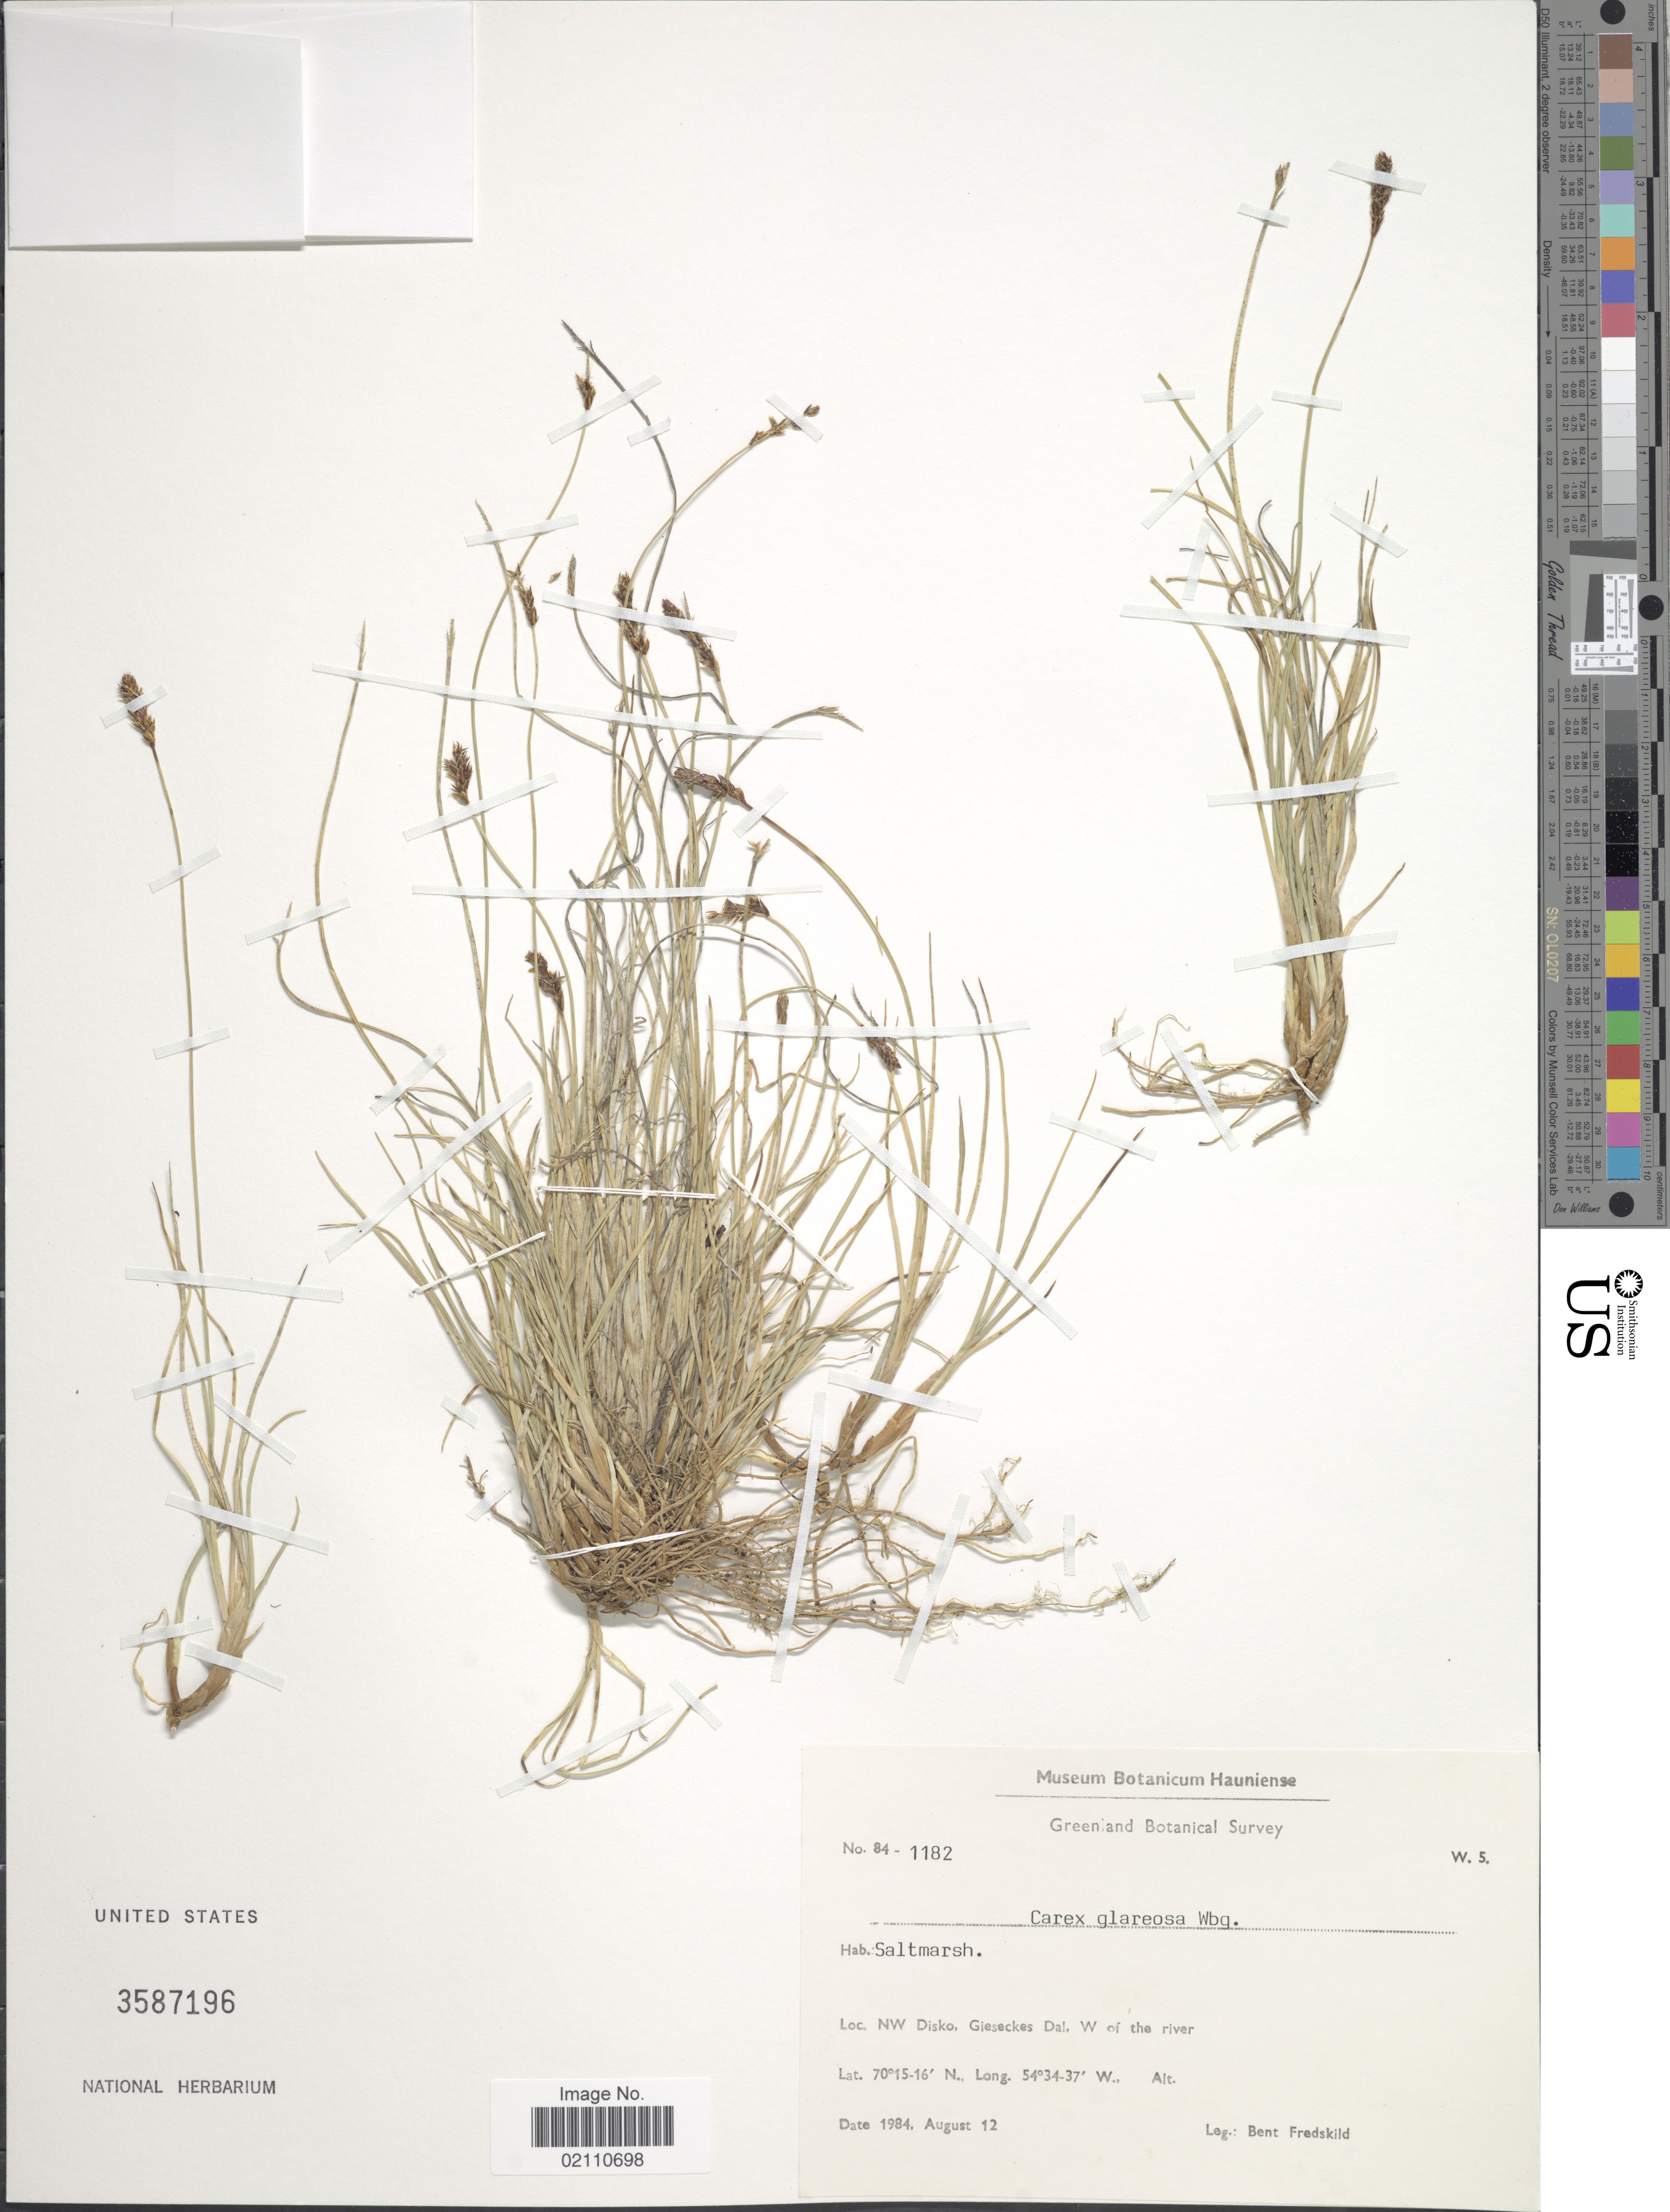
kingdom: Plantae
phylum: Tracheophyta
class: Liliopsida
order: Poales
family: Cyperaceae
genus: Carex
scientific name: Carex glareosa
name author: Schkuhr ex Wahlenb.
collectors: B. Fredskild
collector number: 84-1182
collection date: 1984-08-12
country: Greenland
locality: NW Disko, Gieseckes Dal, W of the river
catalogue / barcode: US 3587196